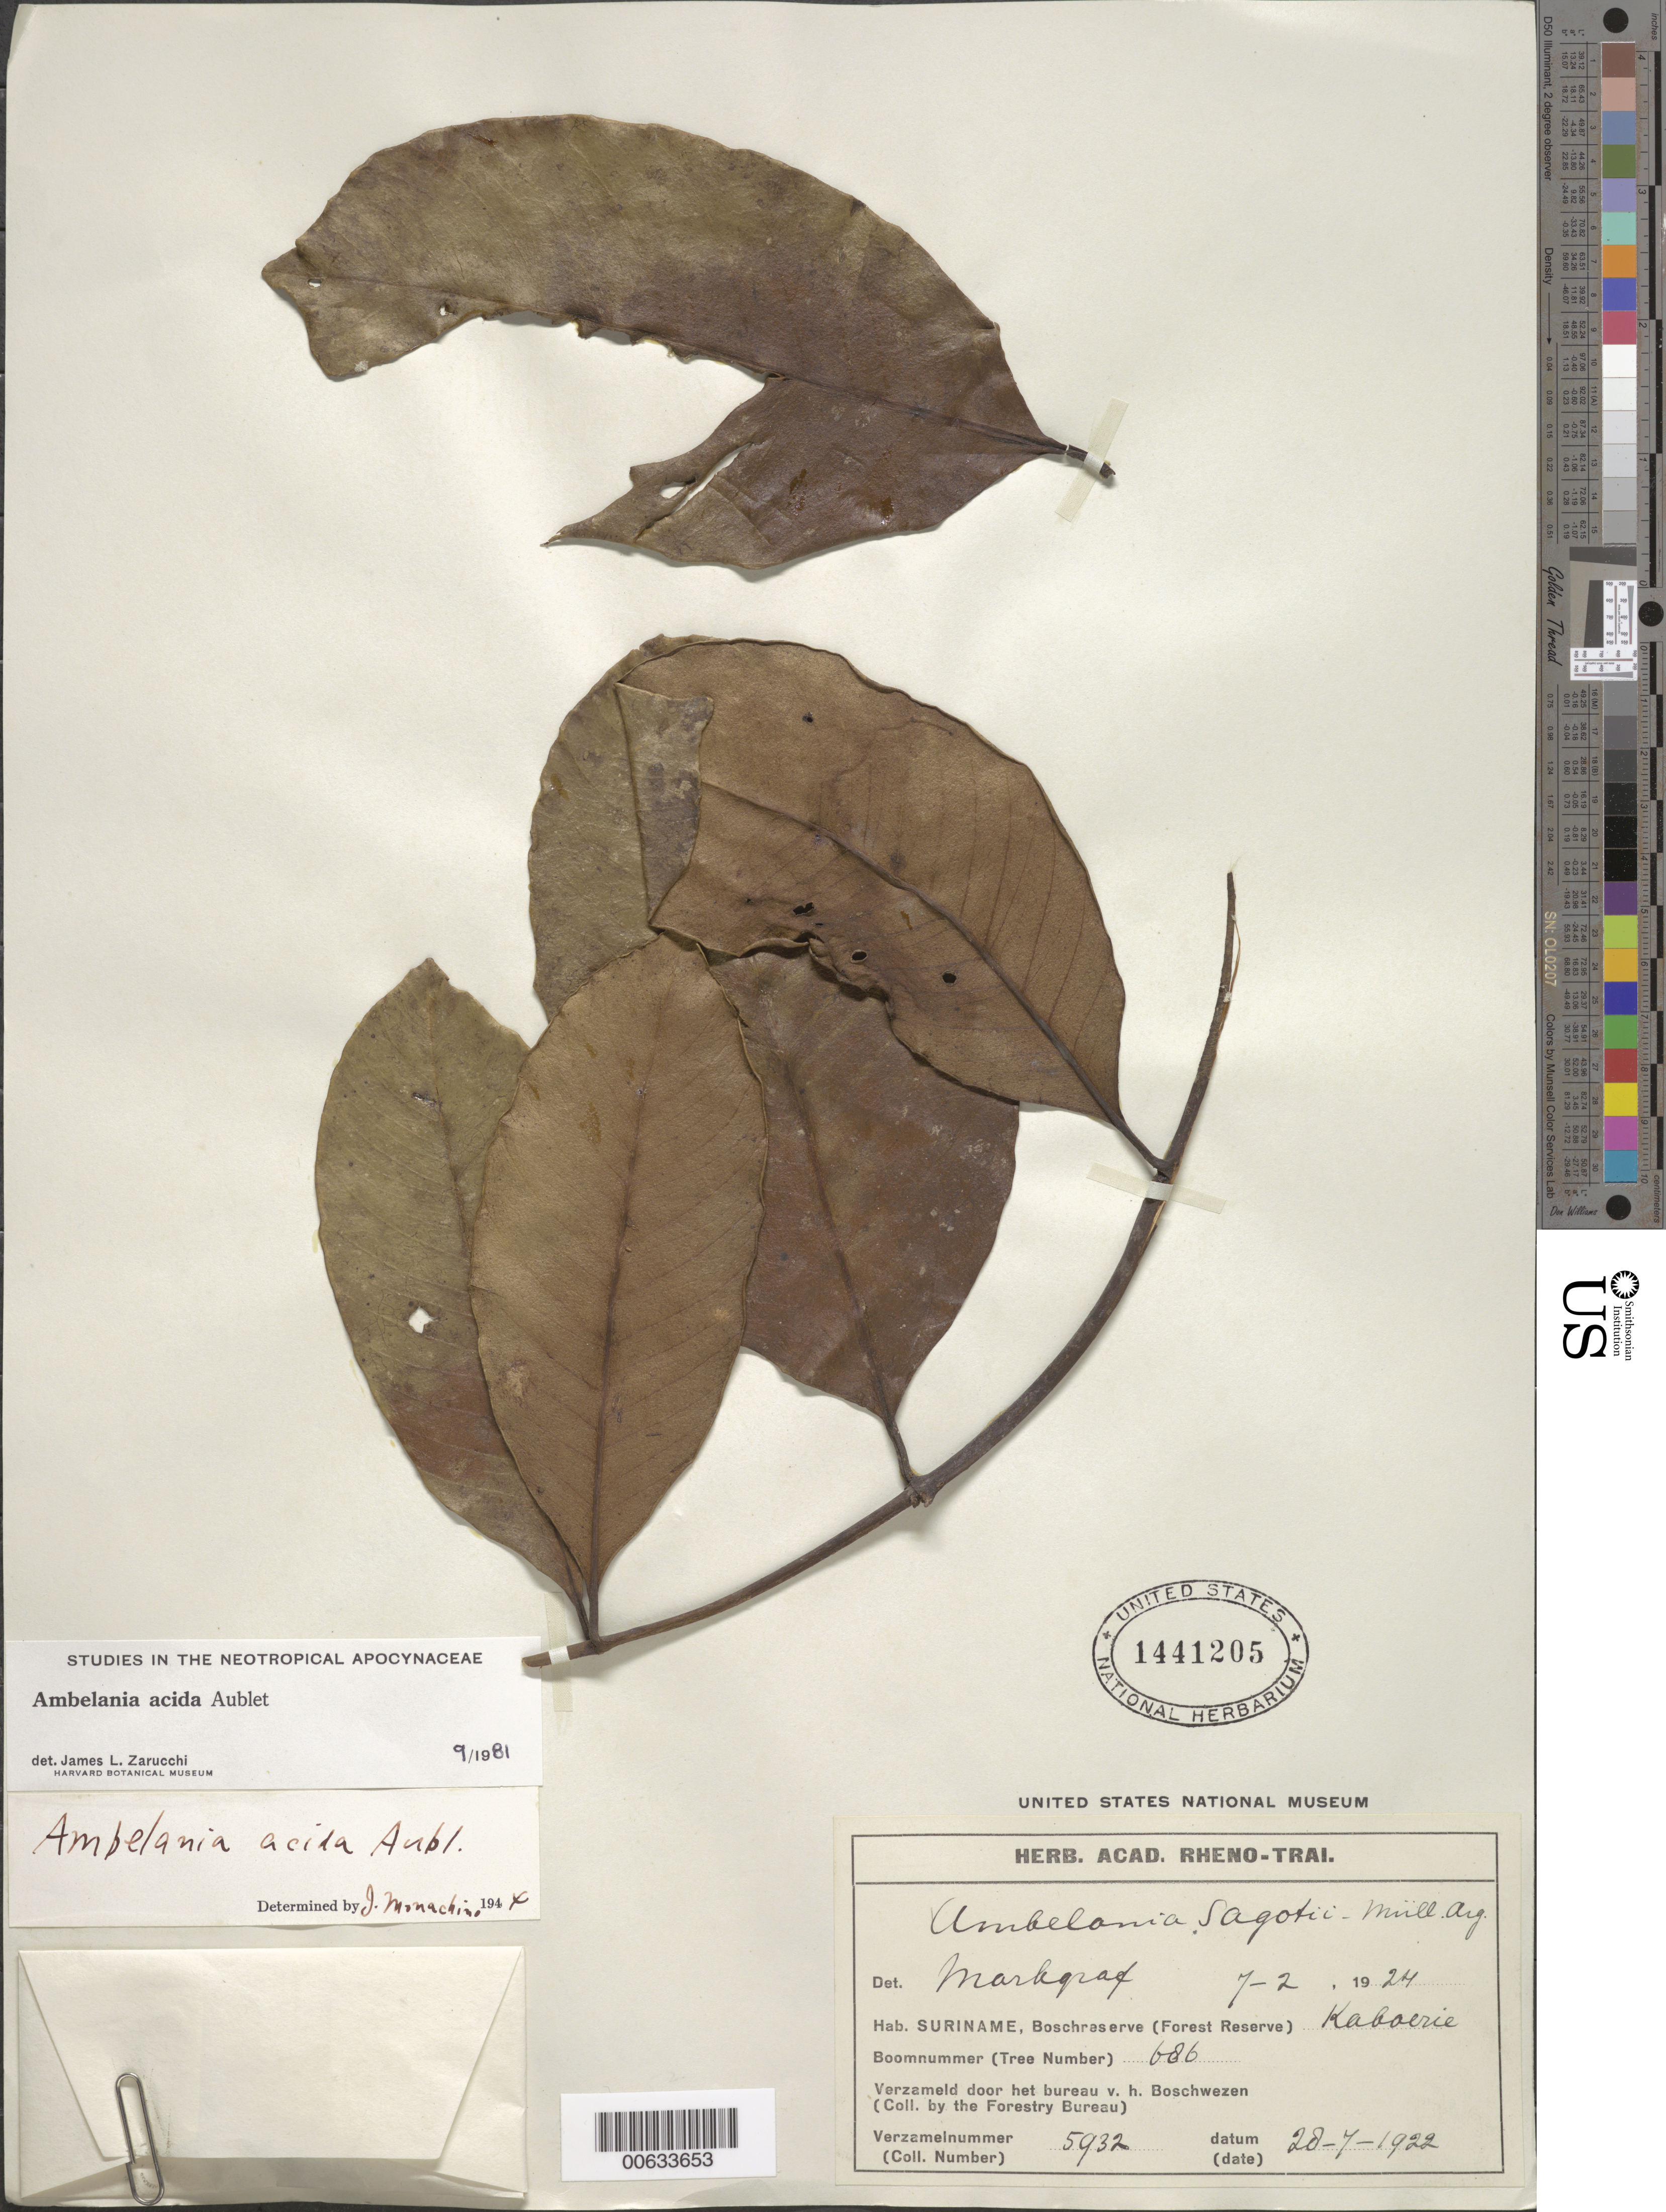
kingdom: Plantae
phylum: Tracheophyta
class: Magnoliopsida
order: Gentianales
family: Apocynaceae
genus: Ambelania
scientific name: Ambelania acida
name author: Aubl.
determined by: Zarucchi, J. L.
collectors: Forestry Bureau-Surinam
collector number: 5932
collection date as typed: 28-Jul-22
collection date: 1922-07-28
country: Suriname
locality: Forest Reserve, Kaboerie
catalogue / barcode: US 1441205